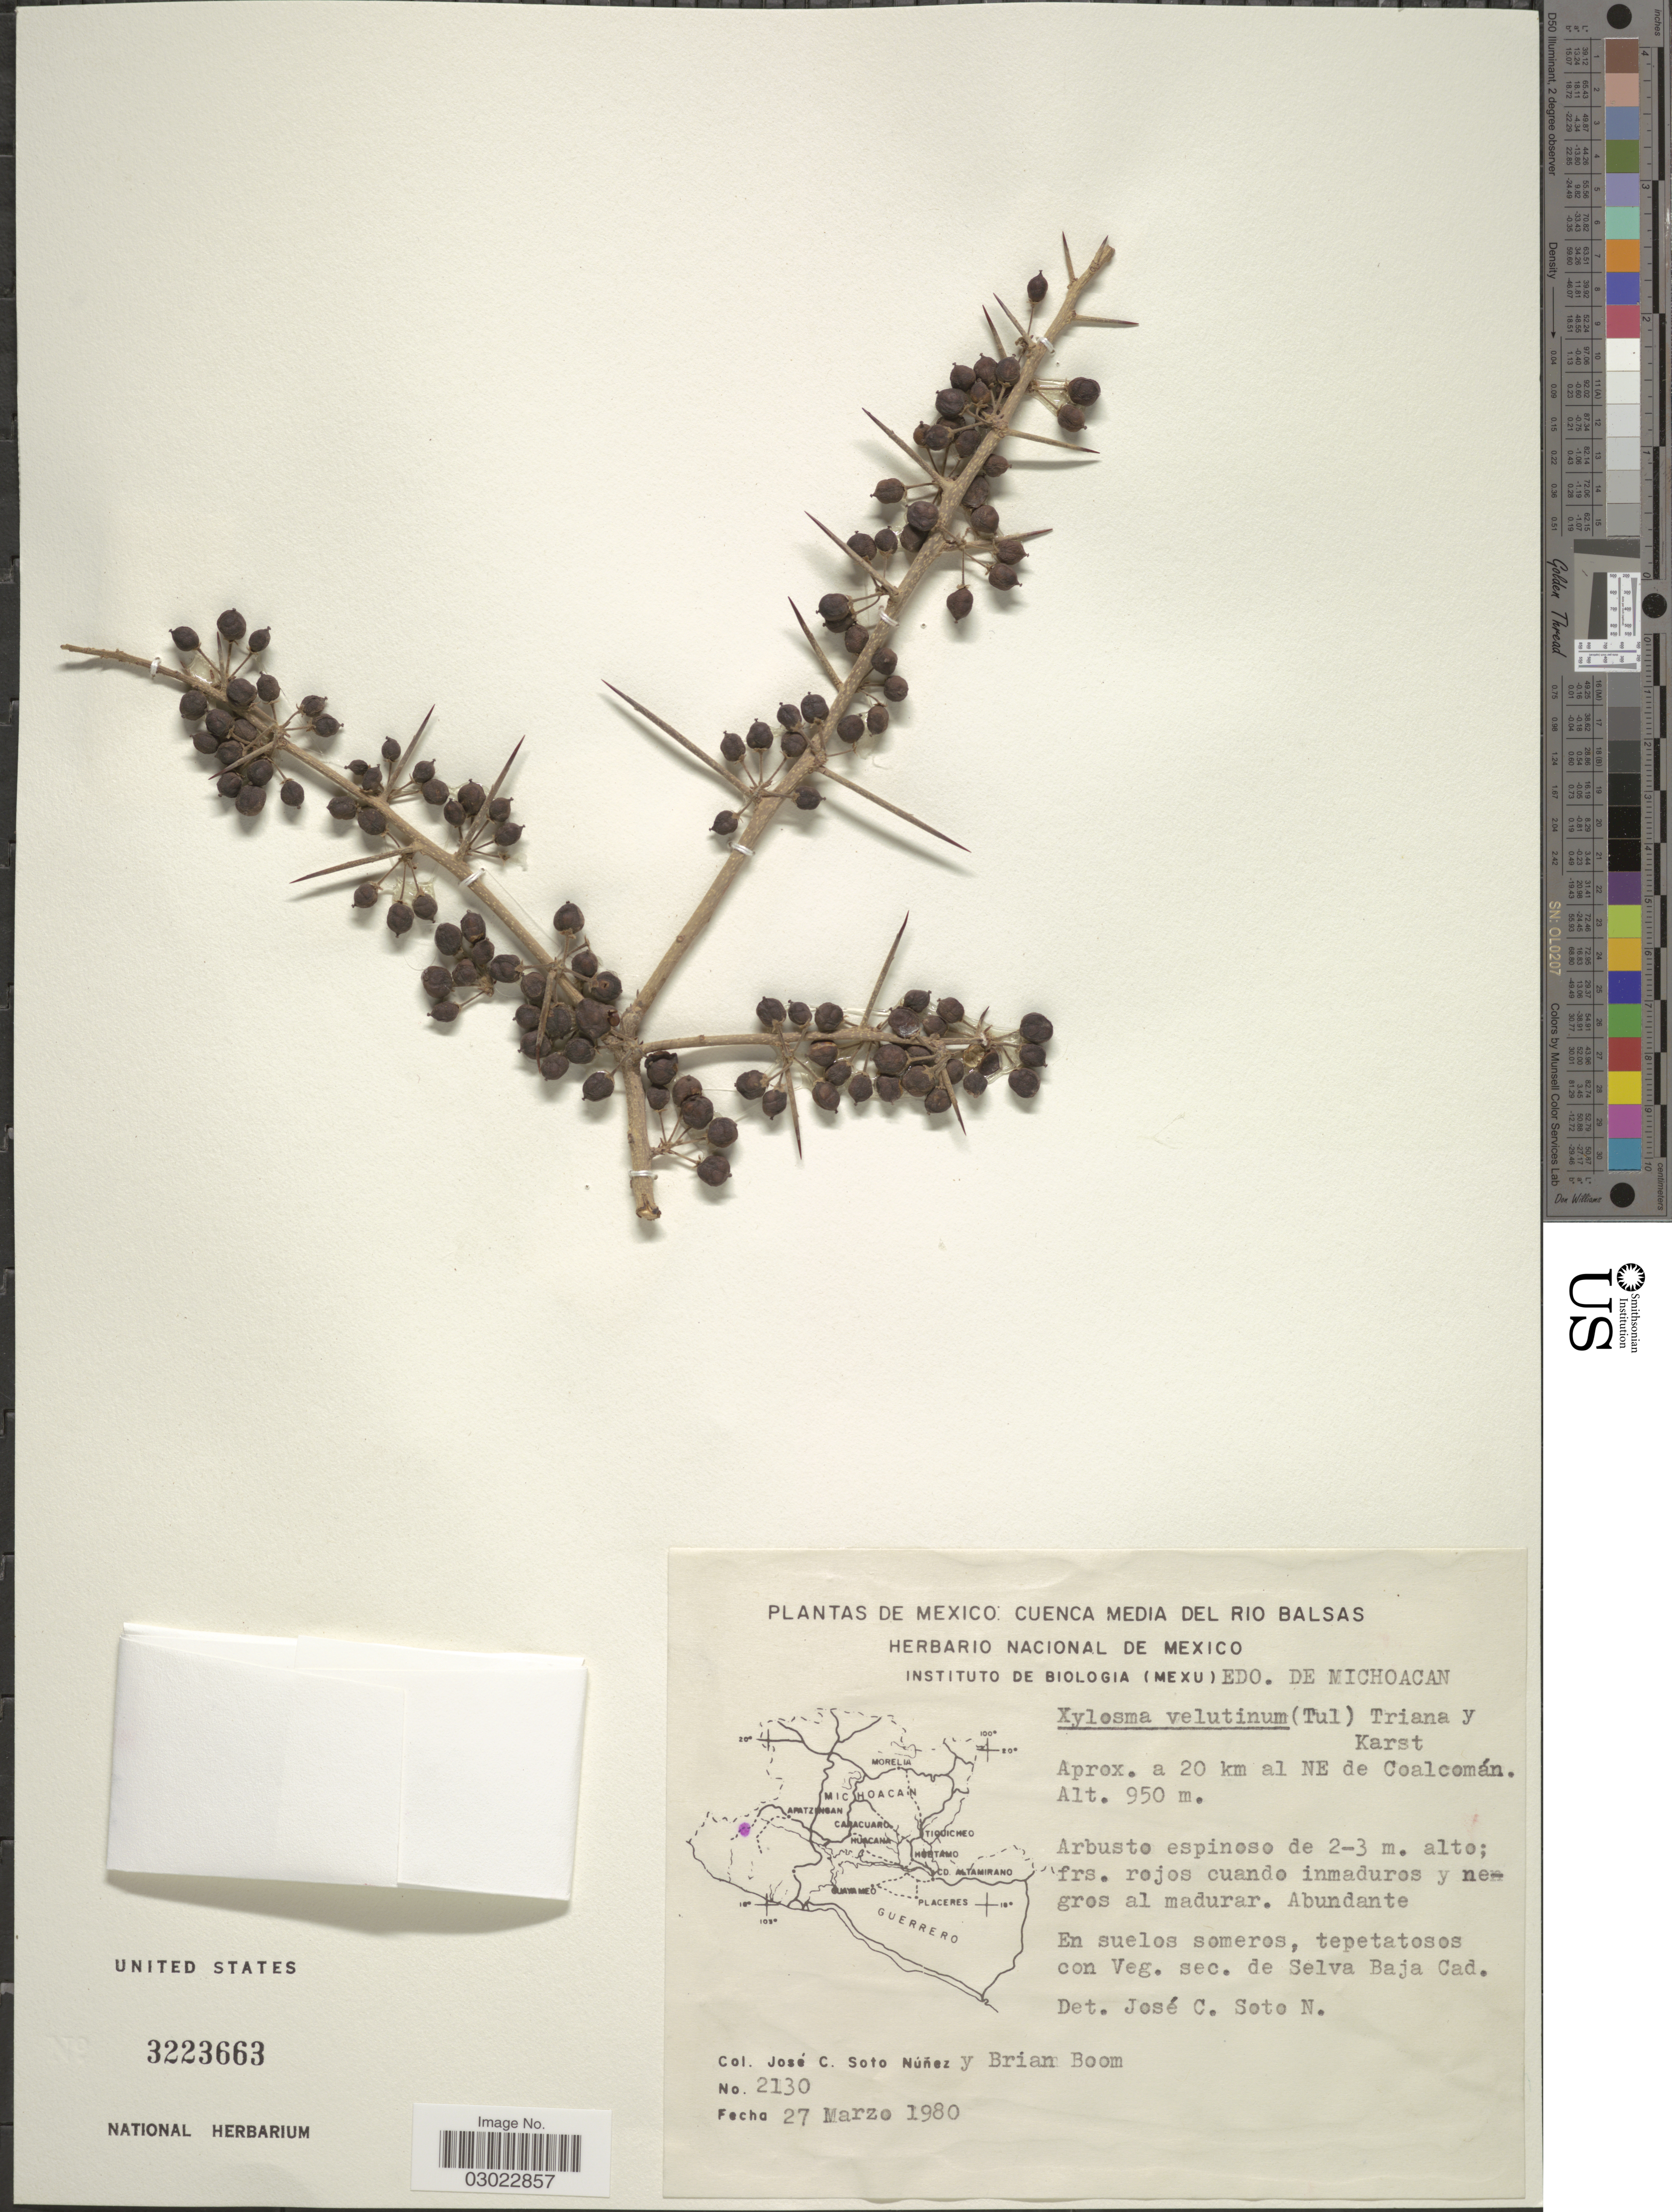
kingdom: Plantae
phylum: Tracheophyta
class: Magnoliopsida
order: Malpighiales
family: Salicaceae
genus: Xylosma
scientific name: Xylosma velutina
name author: (Tul.) Triana & Planch.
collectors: J. Soto & B. M. Boom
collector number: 2130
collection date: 1980-03-27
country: Mexico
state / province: Michoacán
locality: Cuenca Media del Rio Balsas. Aprox. a 20 km al NE de Coalcomán.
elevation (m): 950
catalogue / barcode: US 3223663